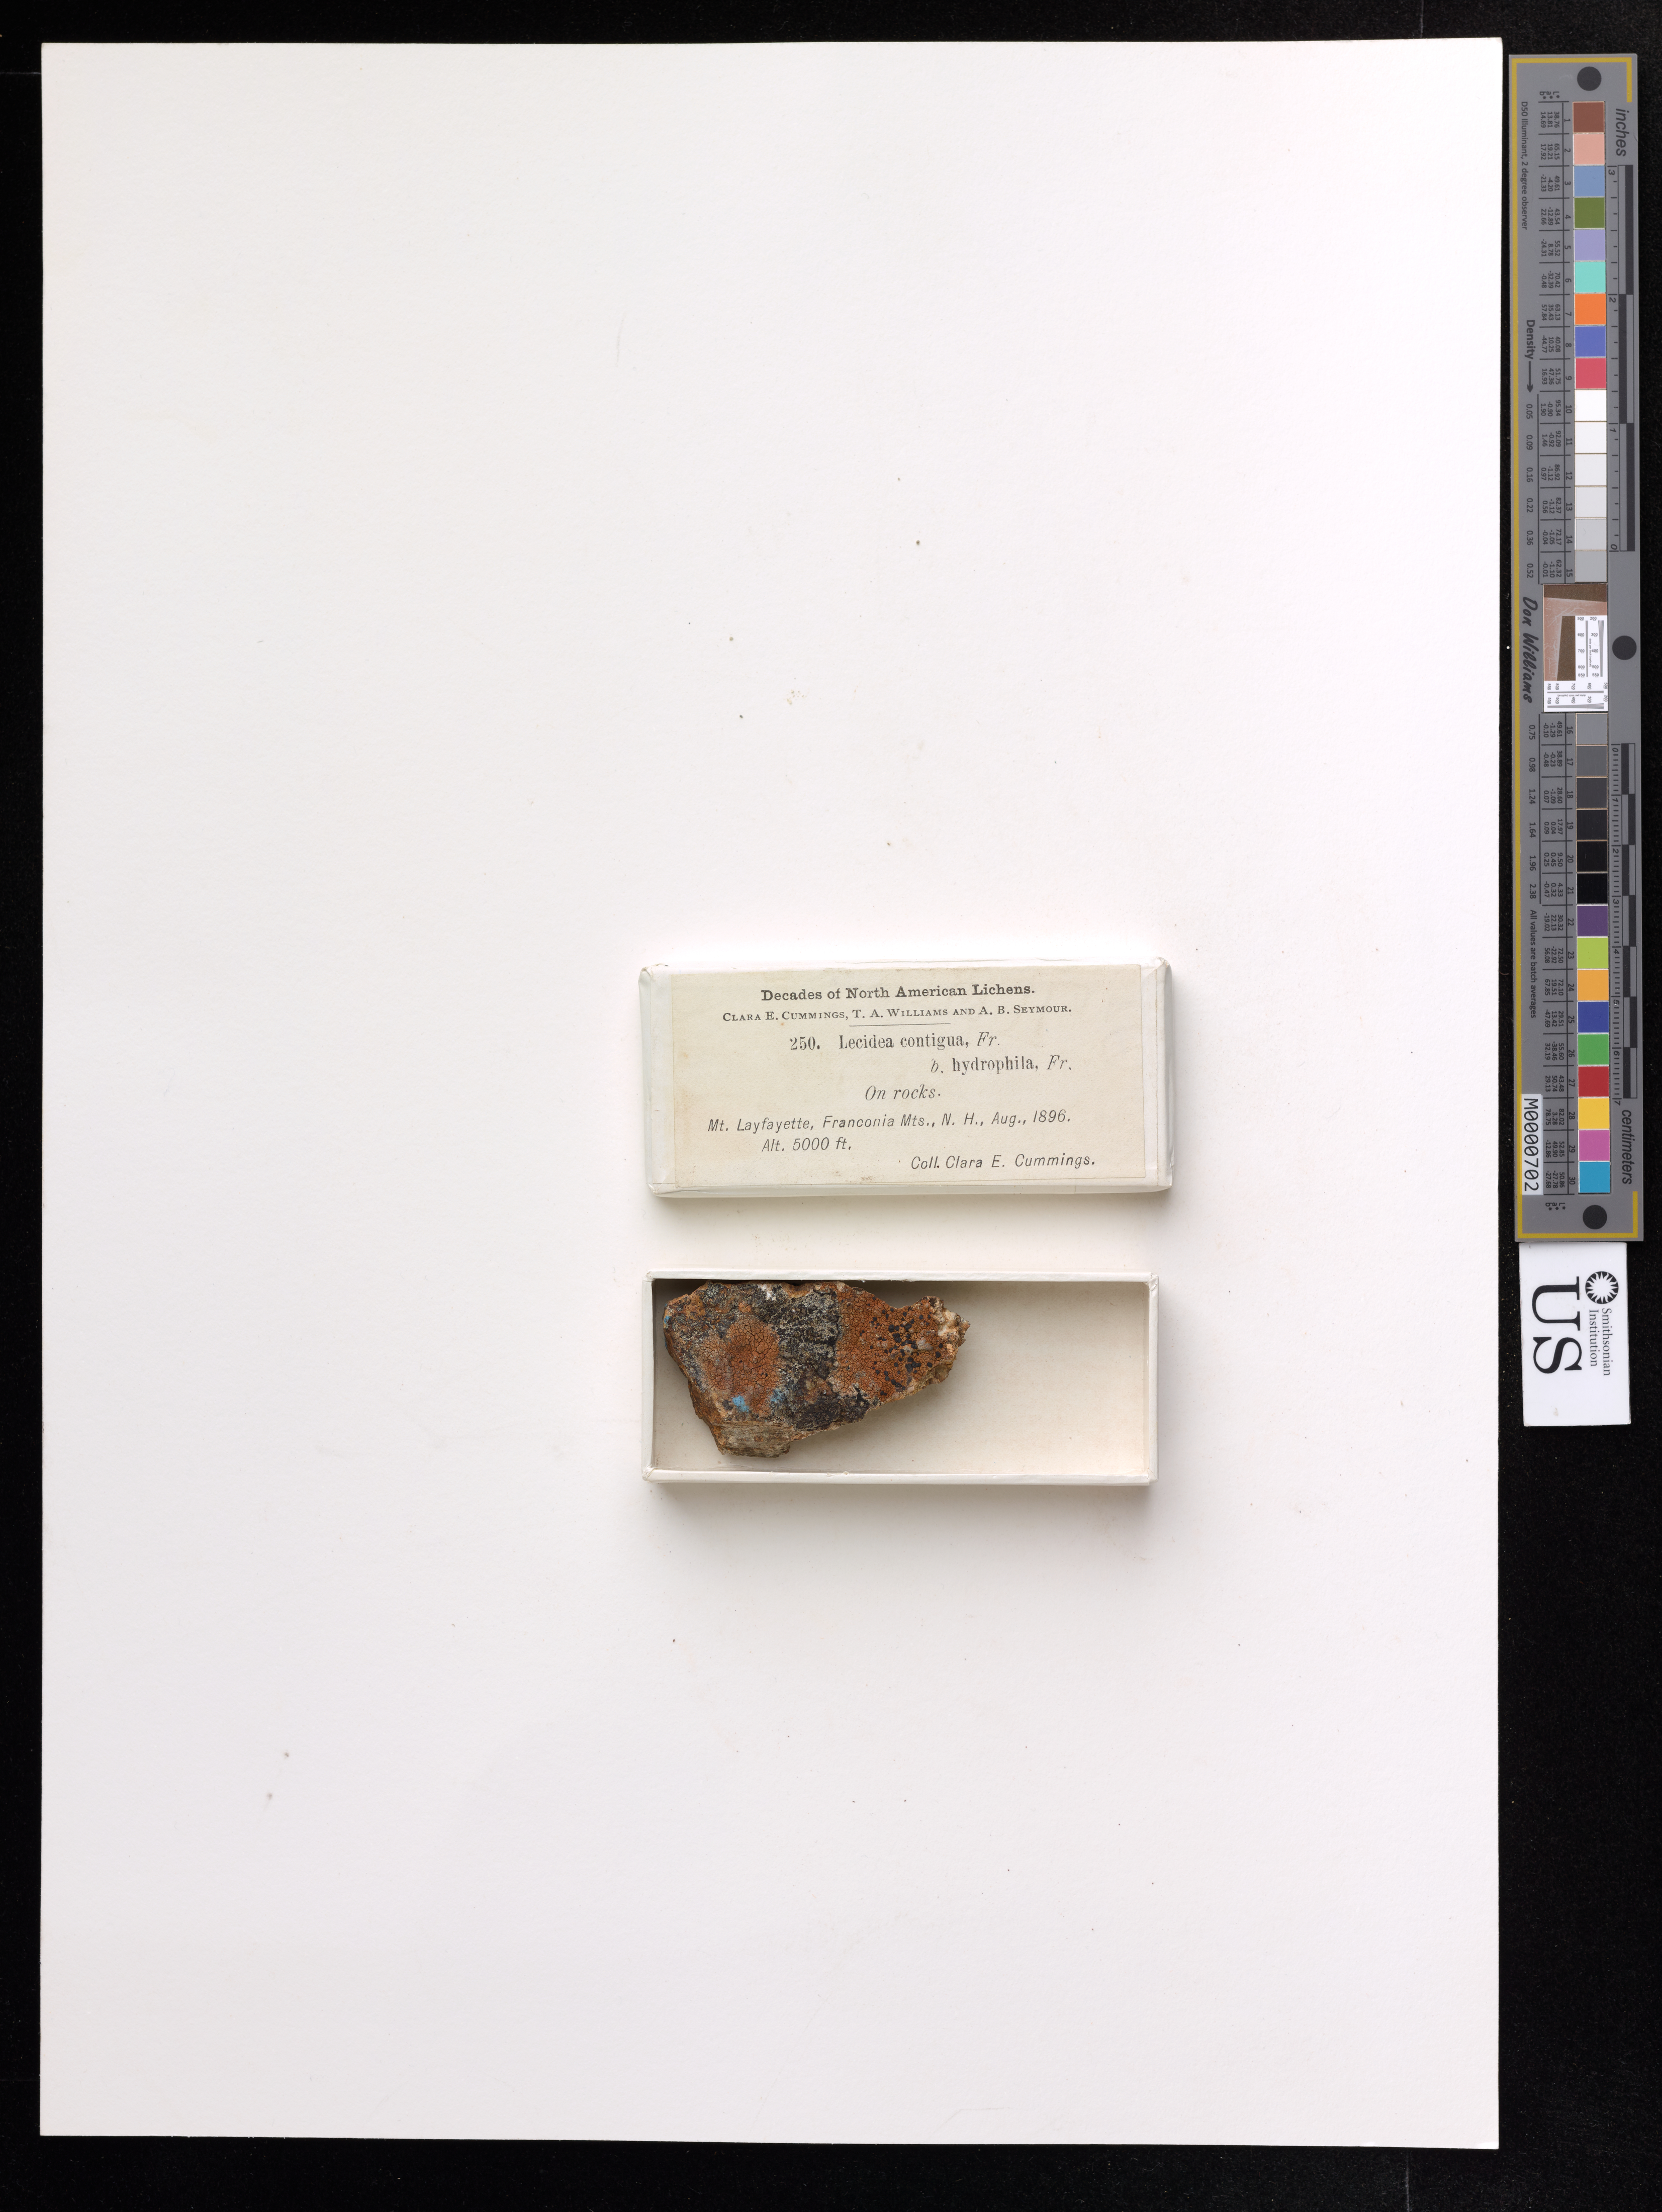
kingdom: Fungi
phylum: Ascomycota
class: Lecanoromycetes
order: Lecideales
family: Lecideaceae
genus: Lecidea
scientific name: Lecidea contigua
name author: (Hoffm.) Fr.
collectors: C. Cummings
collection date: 1896-08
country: United States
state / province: New Hampshire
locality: Mt. Lafayette, Franconia Mts., N.H.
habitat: On rocks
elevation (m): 1524